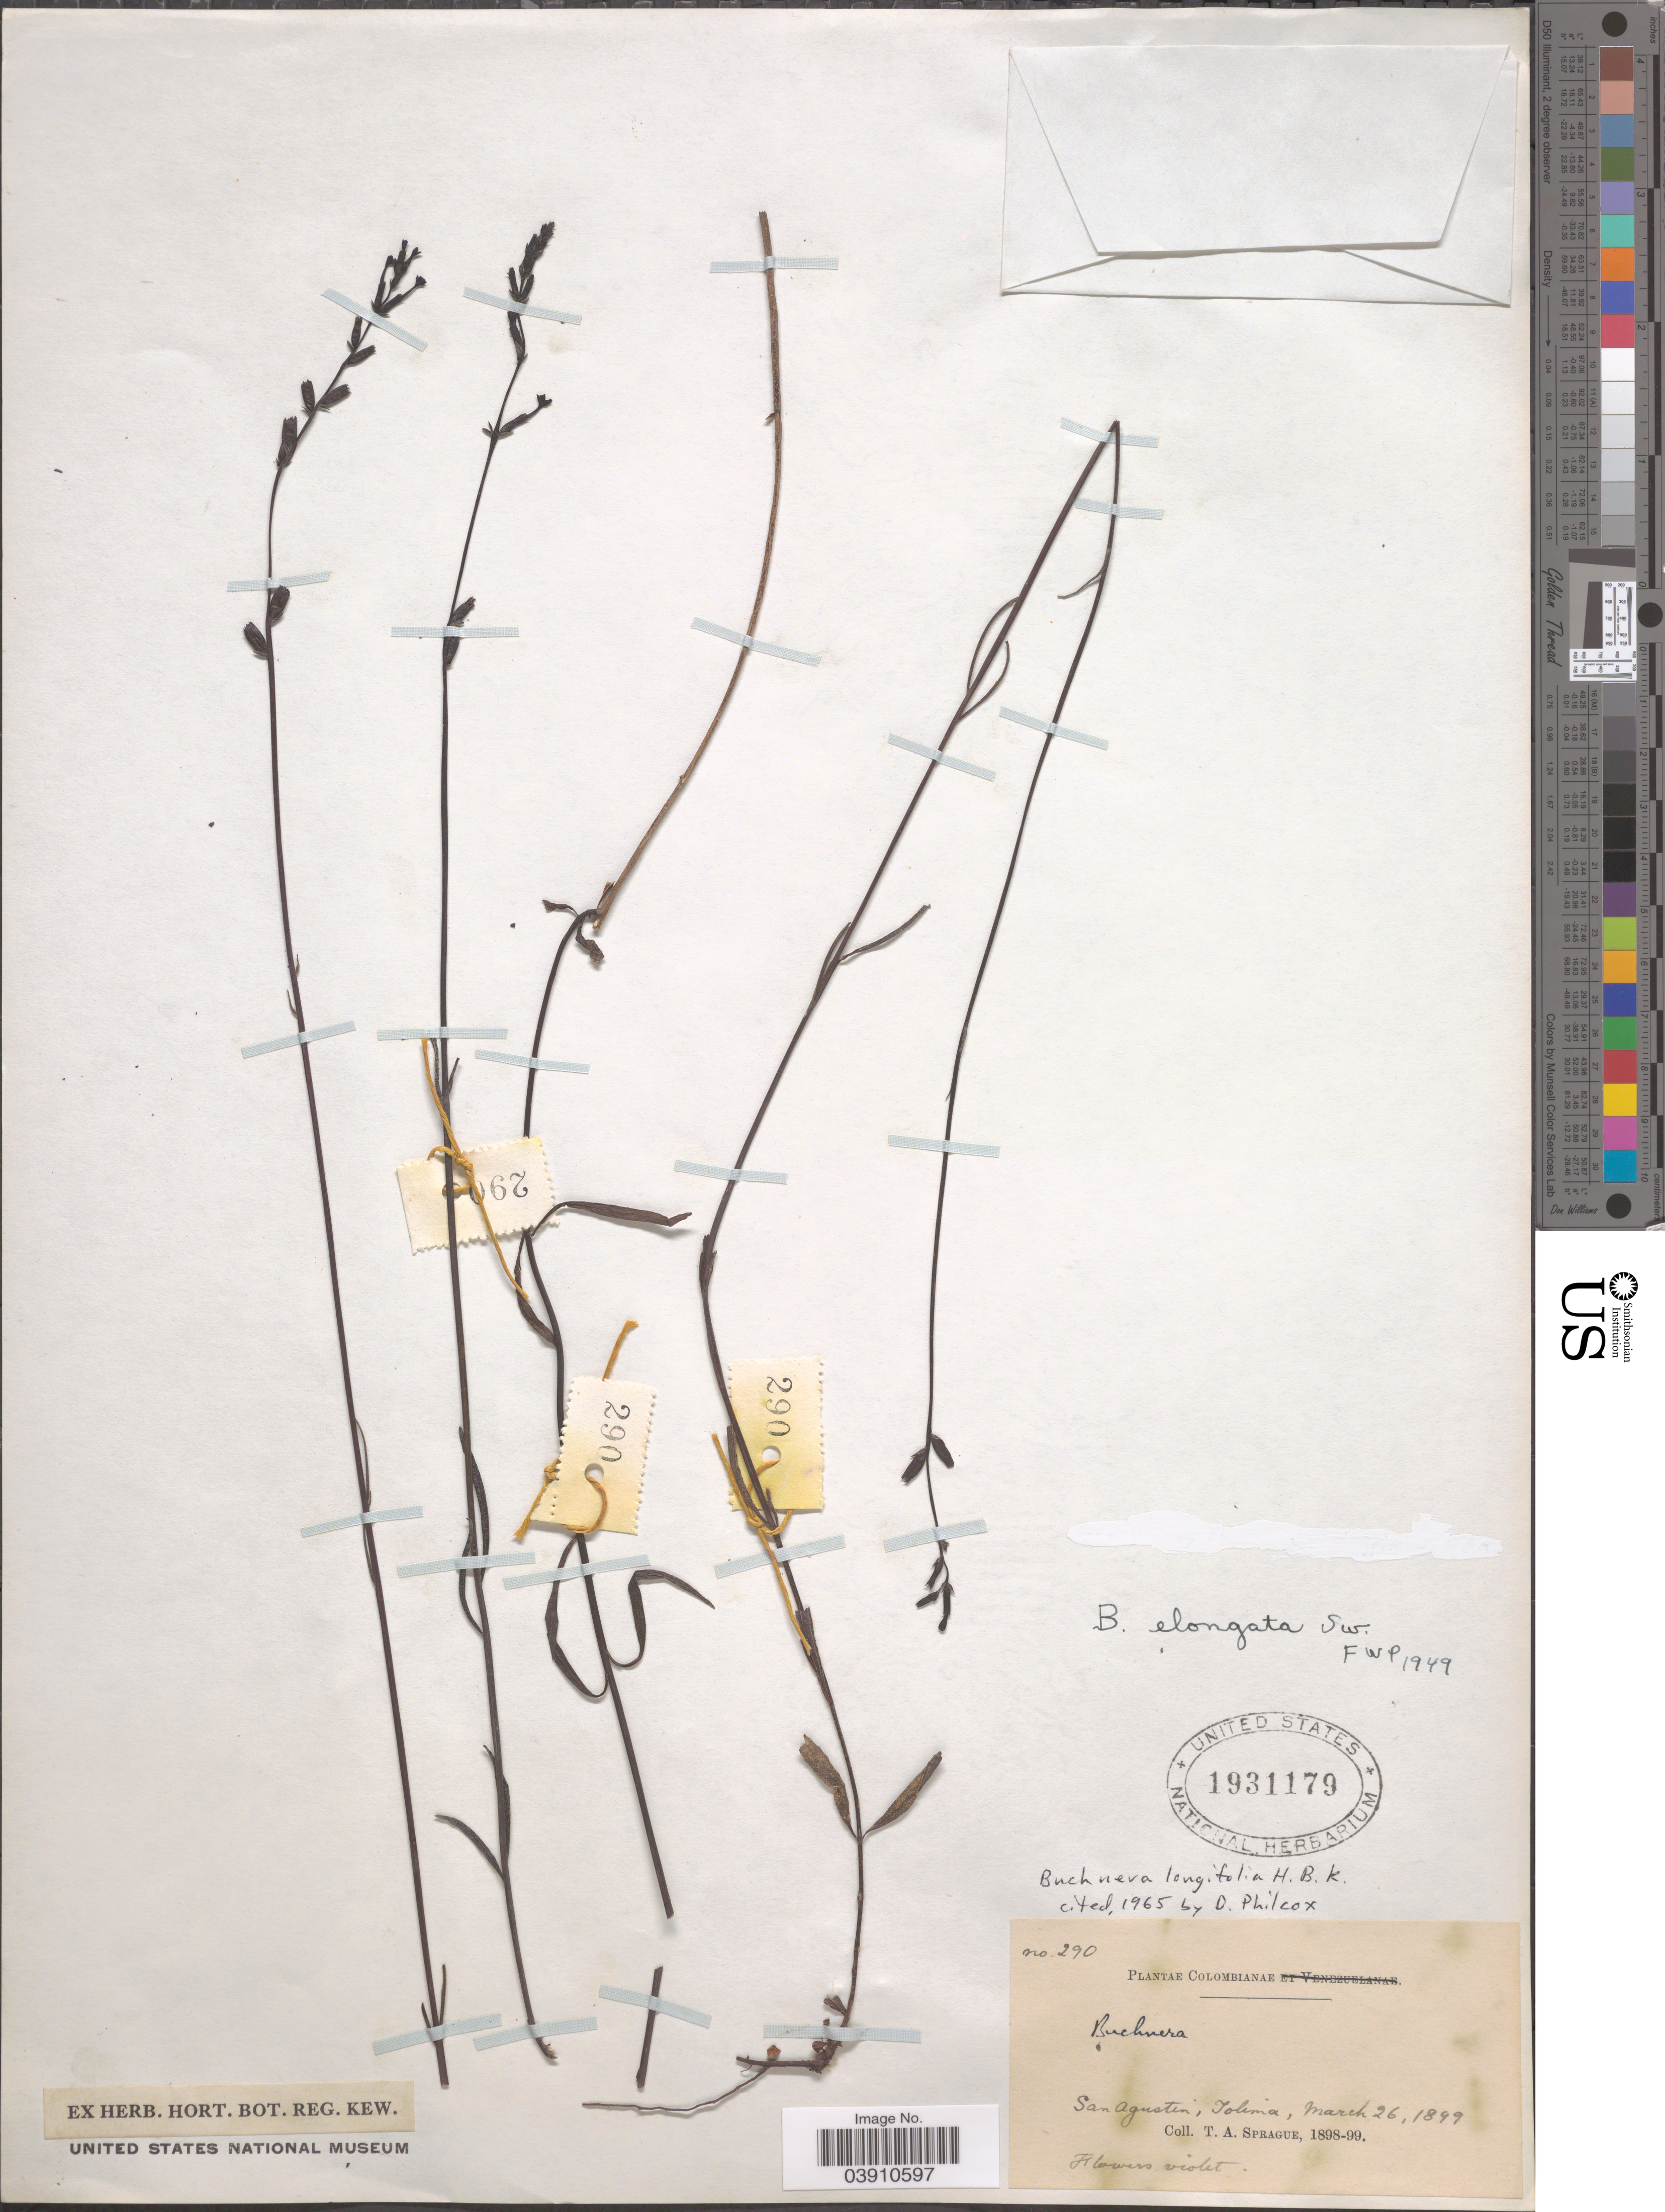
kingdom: Plantae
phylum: Tracheophyta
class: Magnoliopsida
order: Lamiales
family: Orobanchaceae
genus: Buchnera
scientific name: Buchnera longifolia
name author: Kunth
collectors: T. A. Sprague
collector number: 290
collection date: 1899-03-26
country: Colombia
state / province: Tolima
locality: San Agustin, Tolima.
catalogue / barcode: US 1931179